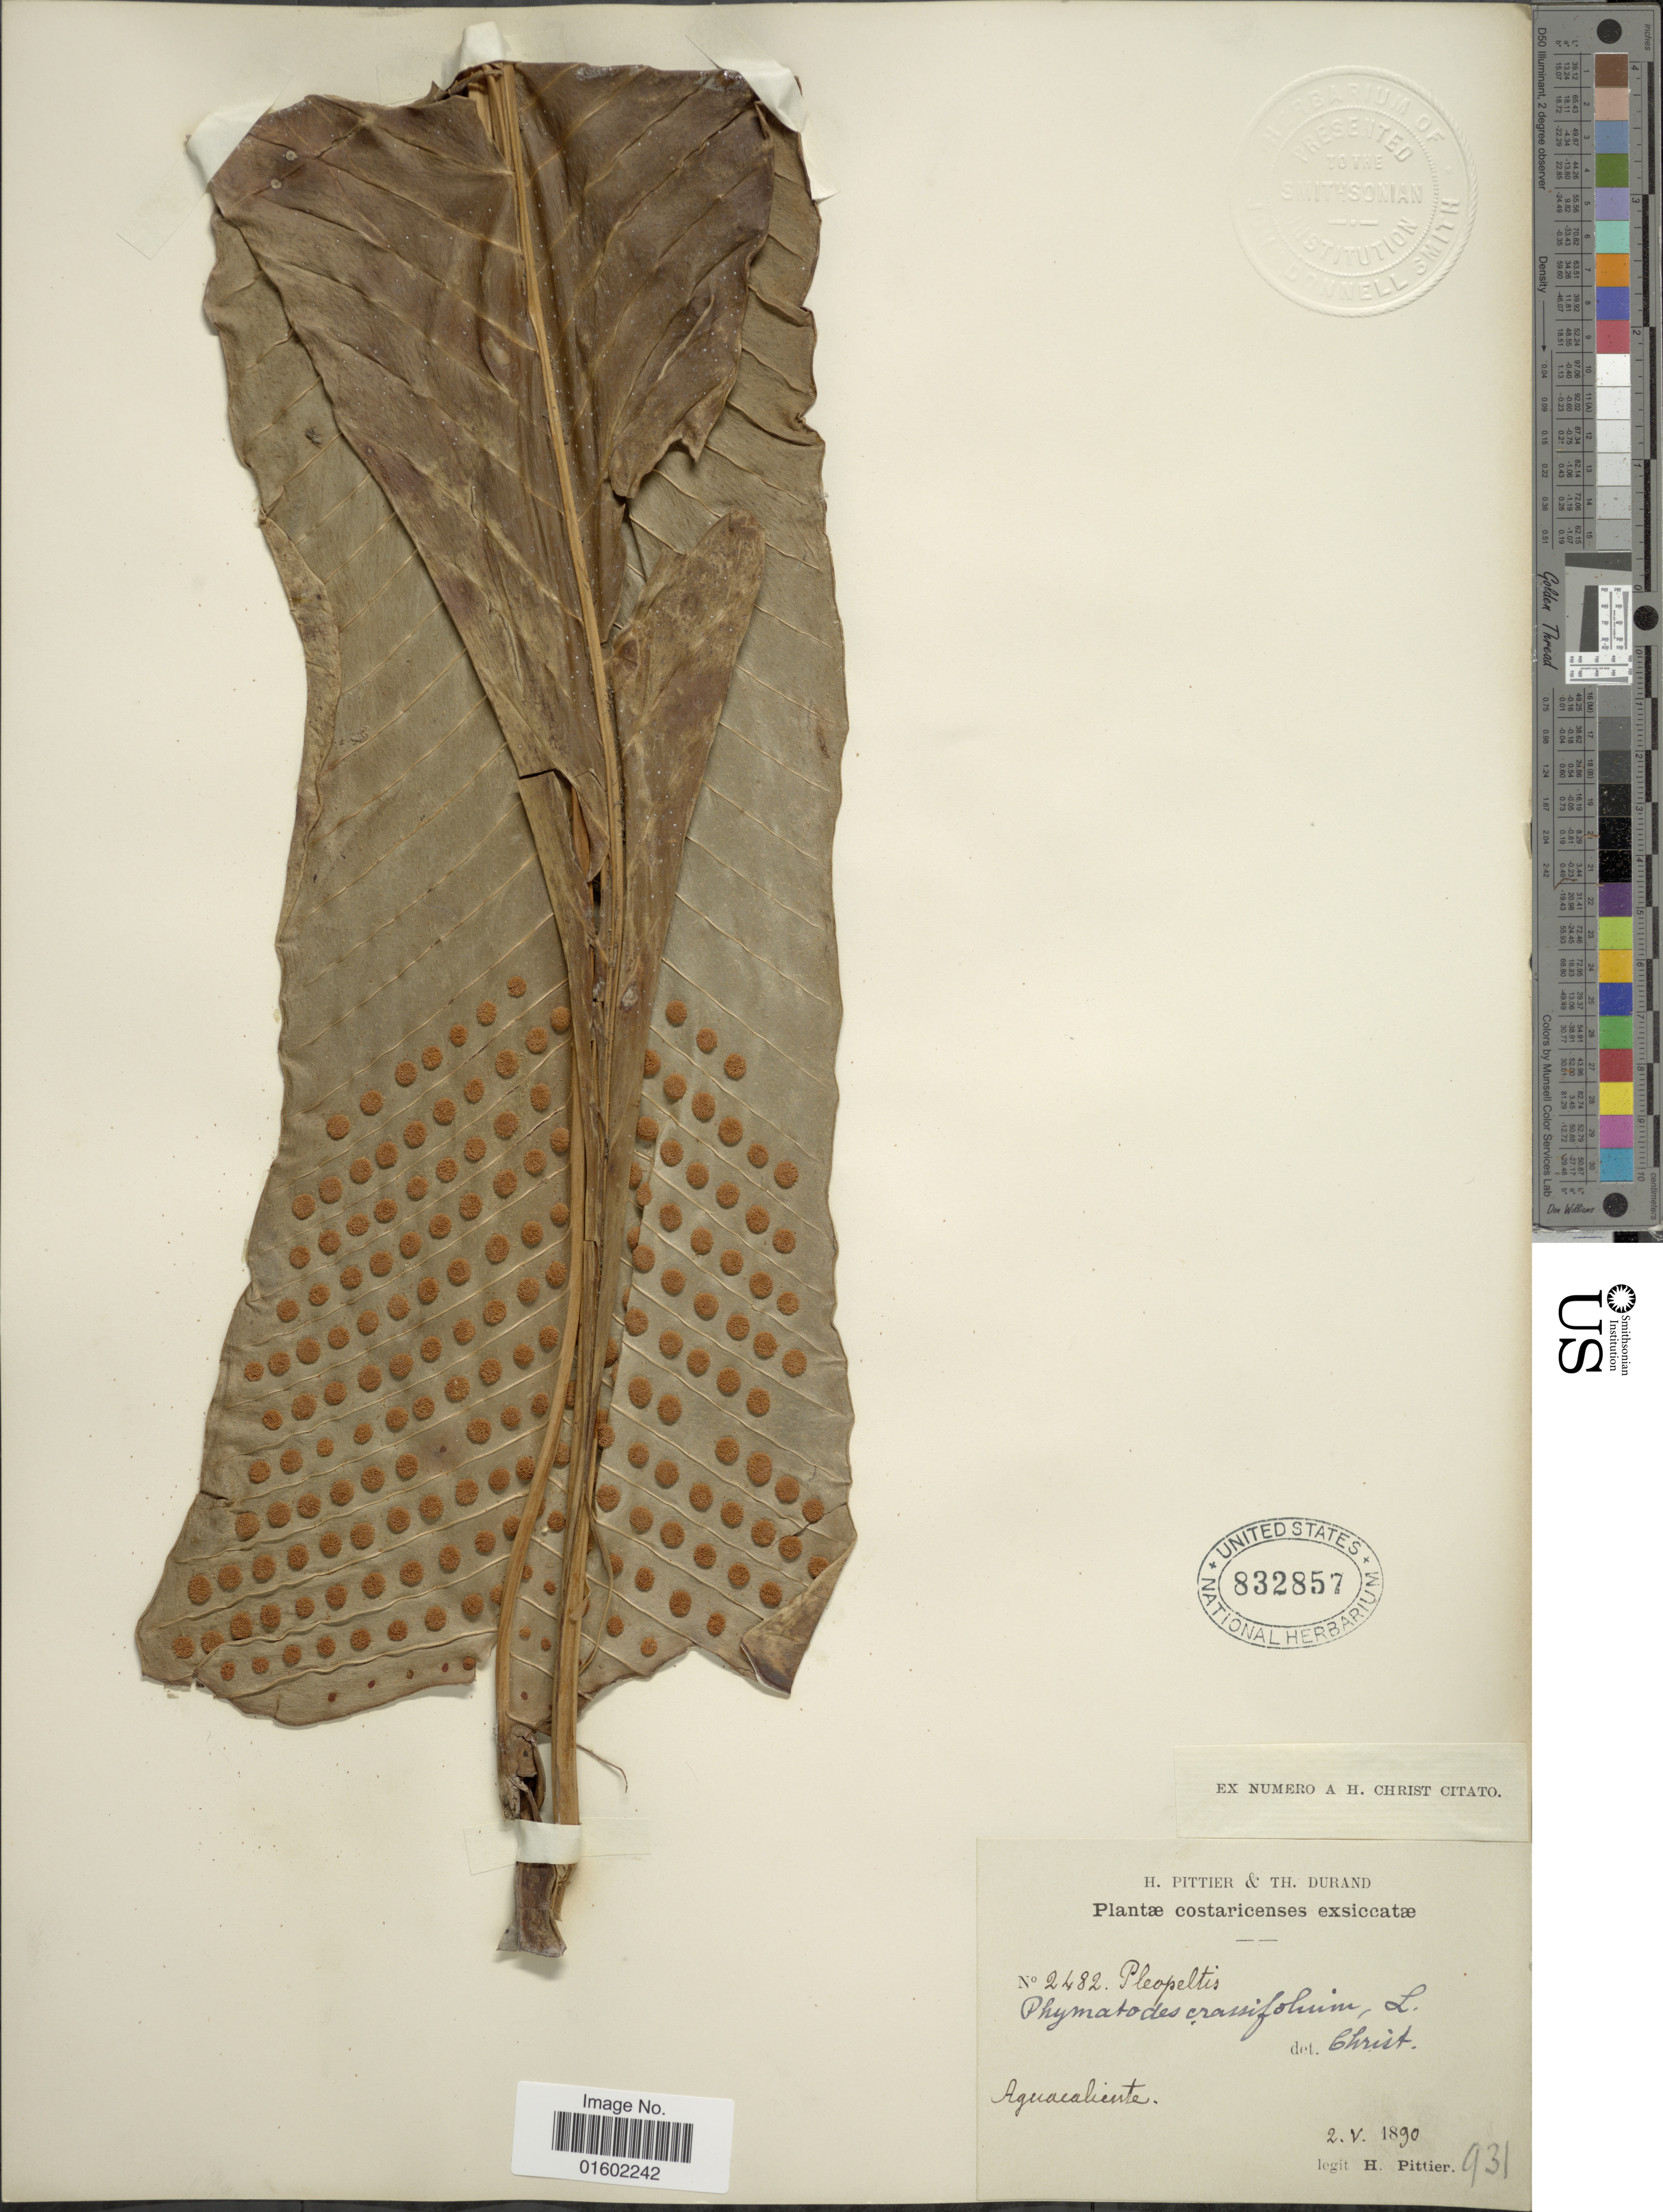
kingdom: Plantae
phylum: Tracheophyta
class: Polypodiopsida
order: Polypodiales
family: Polypodiaceae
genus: Niphidium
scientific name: Niphidium crassifolium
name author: (L.) Lellinger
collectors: H. F. Pittier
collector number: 2482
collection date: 1890-05-02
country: Costa Rica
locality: Aguacaliente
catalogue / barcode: US 832857